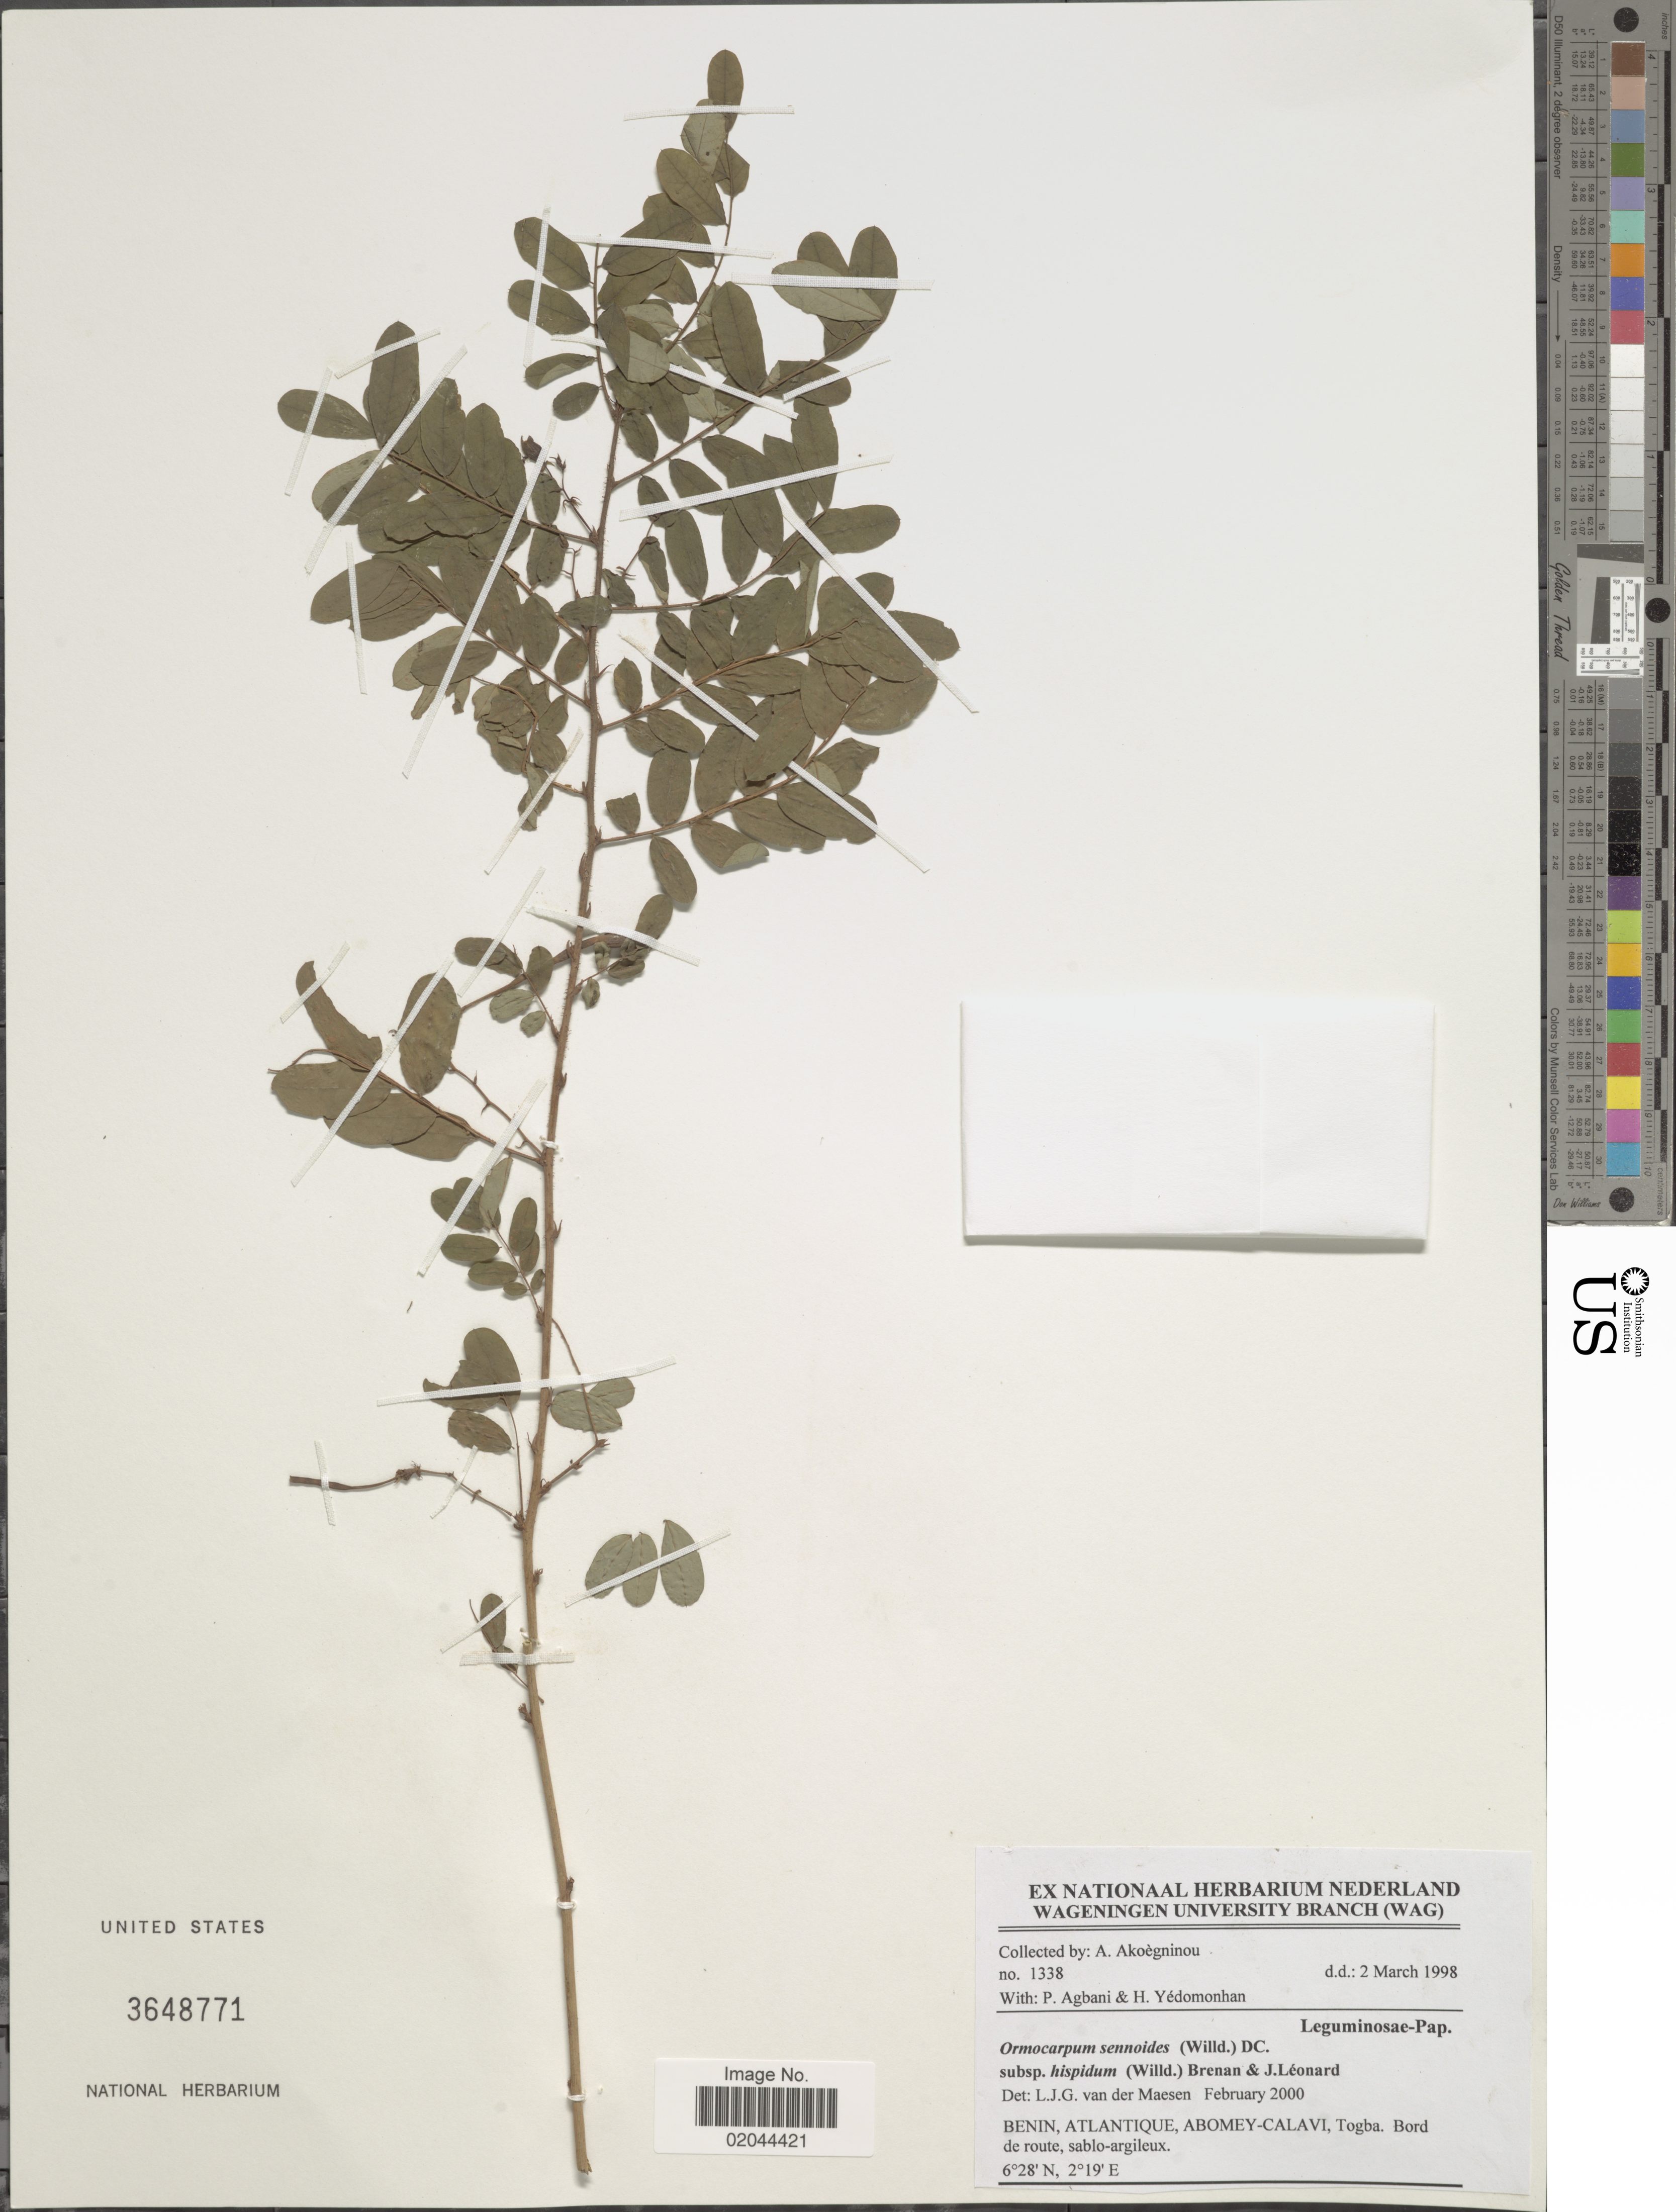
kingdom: Plantae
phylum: Tracheophyta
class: Magnoliopsida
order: Fabales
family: Fabaceae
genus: Ormocarpum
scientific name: Ormocarpum sennoides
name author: (Willd.) DC.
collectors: A. Akoegninou, P. Agbani & H. Yedomonhan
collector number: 1338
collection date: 1998-03-02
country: Benin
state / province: Atlantique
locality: Abomey-Calavi, Togba. Bord de route, sablo-argileux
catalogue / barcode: US 3648771